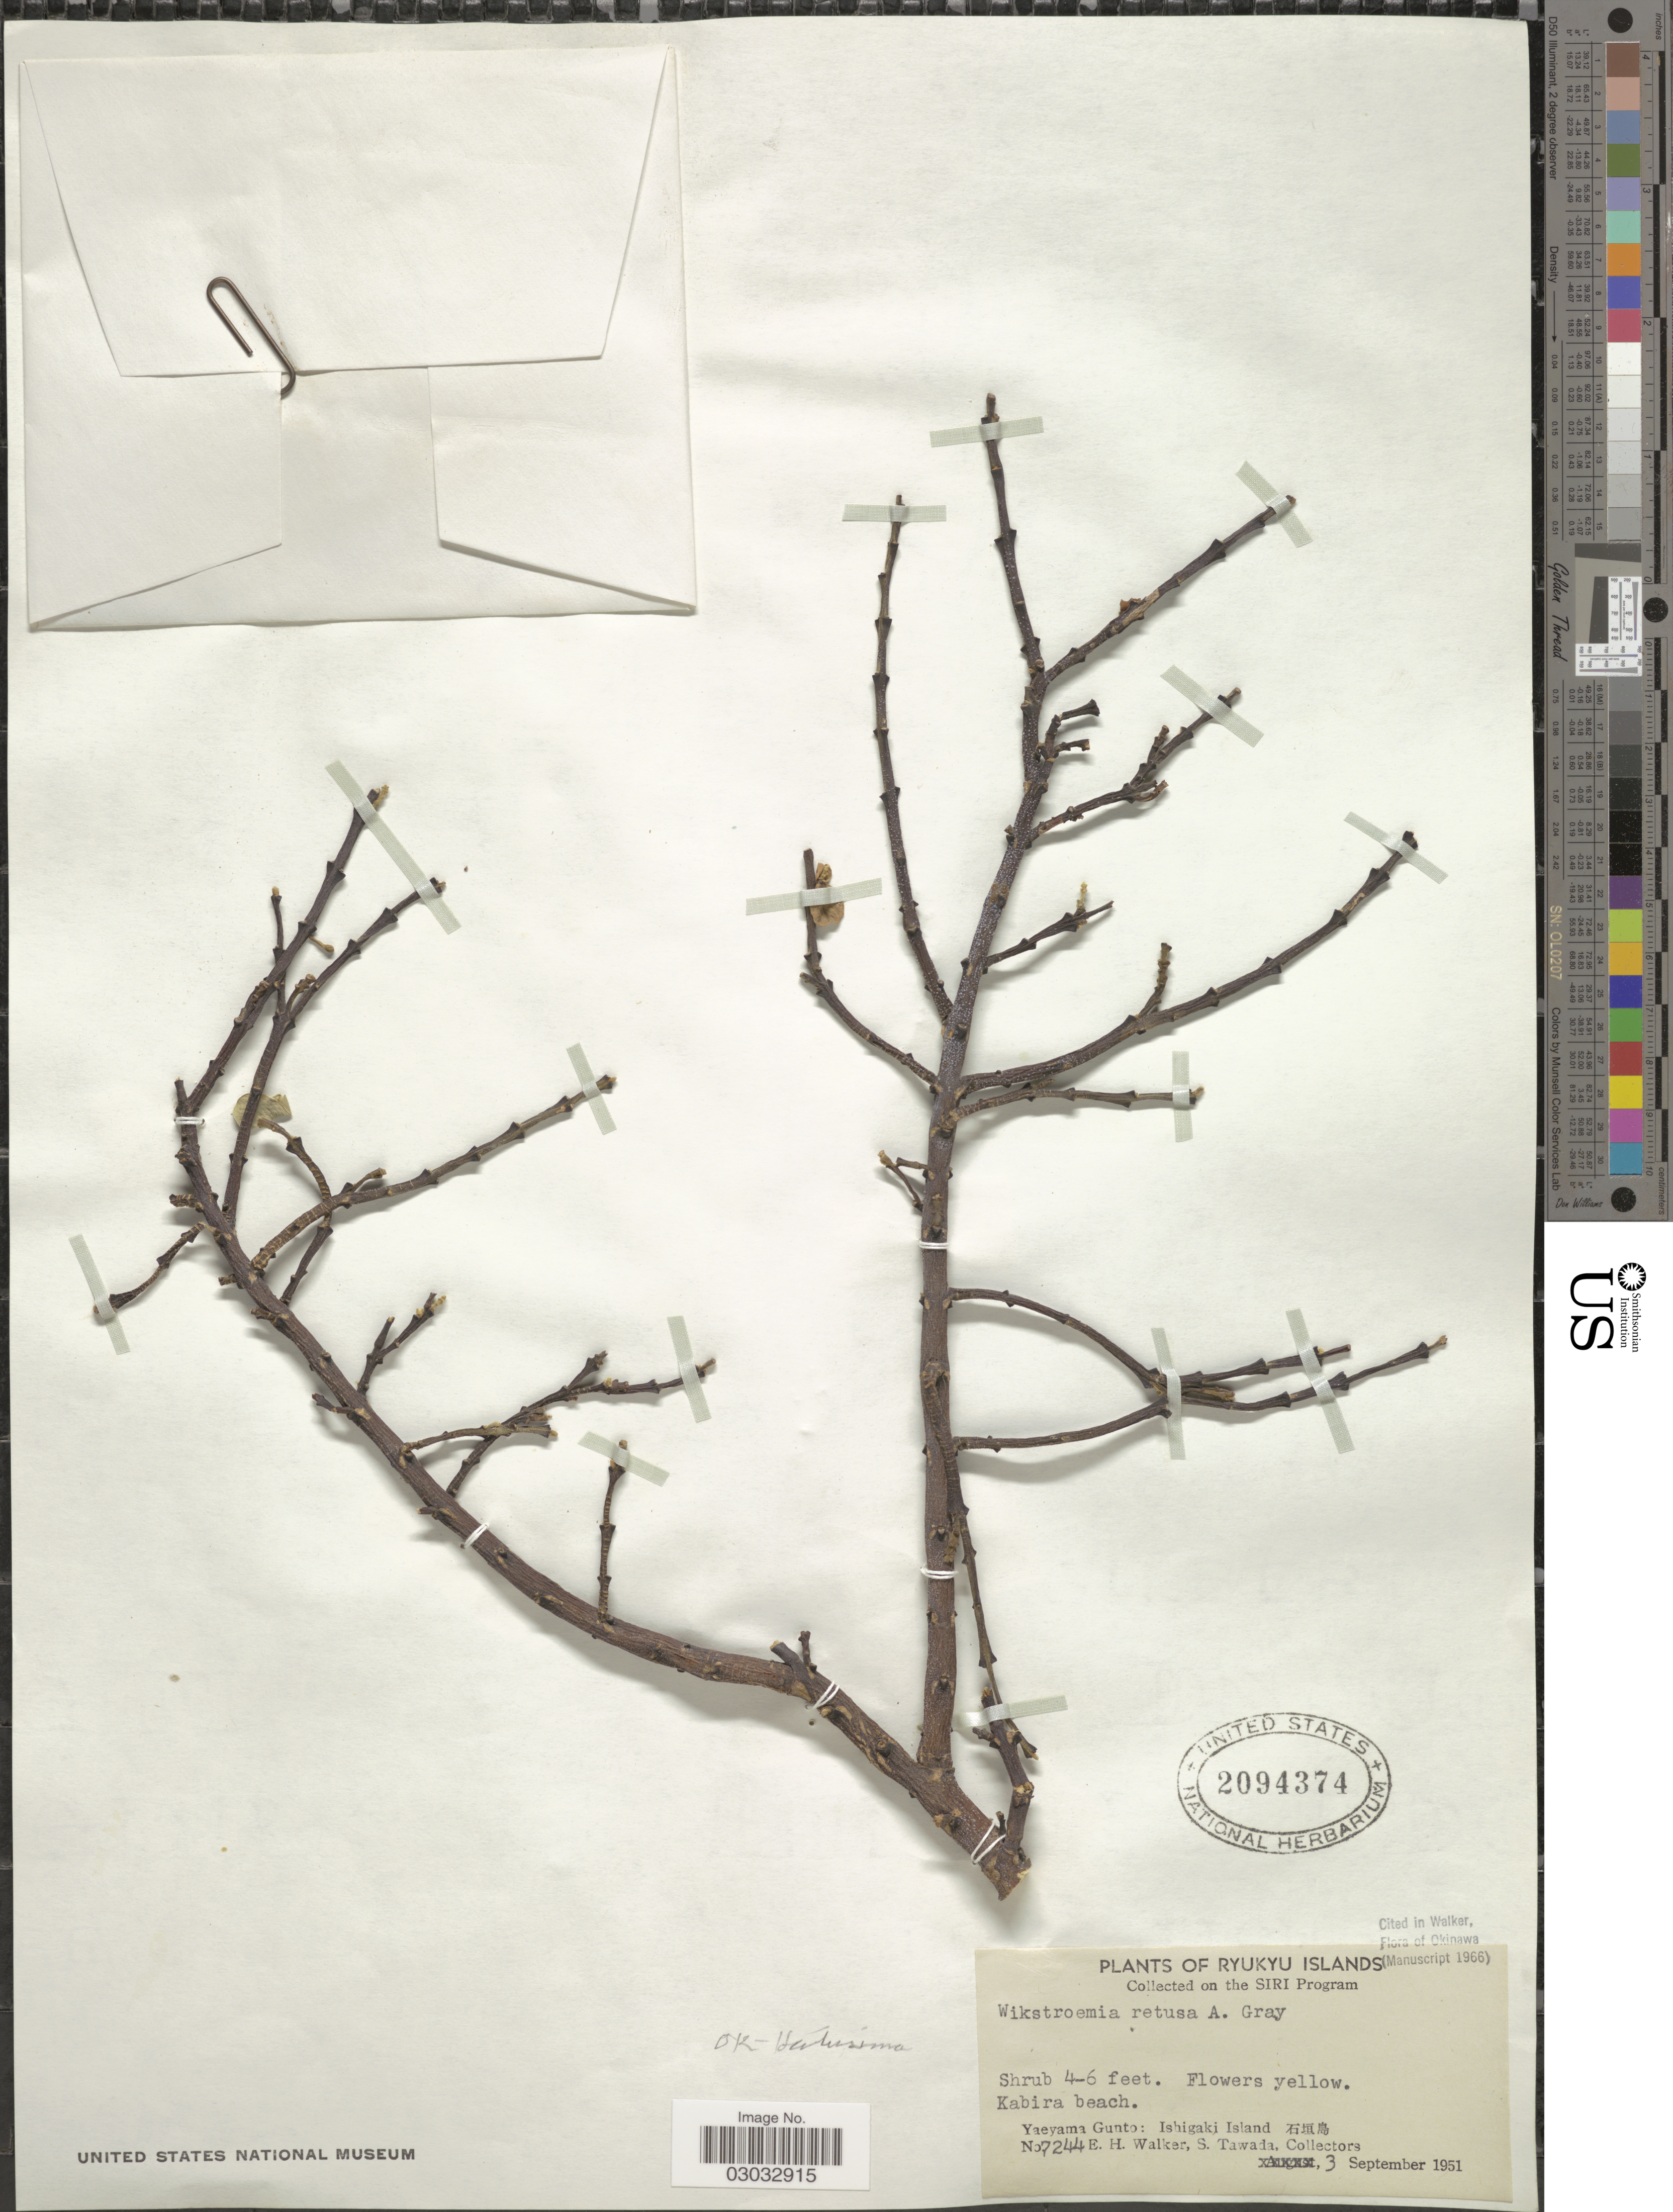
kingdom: Plantae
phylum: Tracheophyta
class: Magnoliopsida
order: Malvales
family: Thymelaeaceae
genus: Wikstroemia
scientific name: Wikstroemia retusa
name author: A. Gray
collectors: E. H. Walker & S. Tawada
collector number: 7244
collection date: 1951-09-03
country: Japan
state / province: Okinawa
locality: Ryukyu Islands, Yaeyama Gunto: Ishigaki Island, Kabira beach.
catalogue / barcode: US 2094374